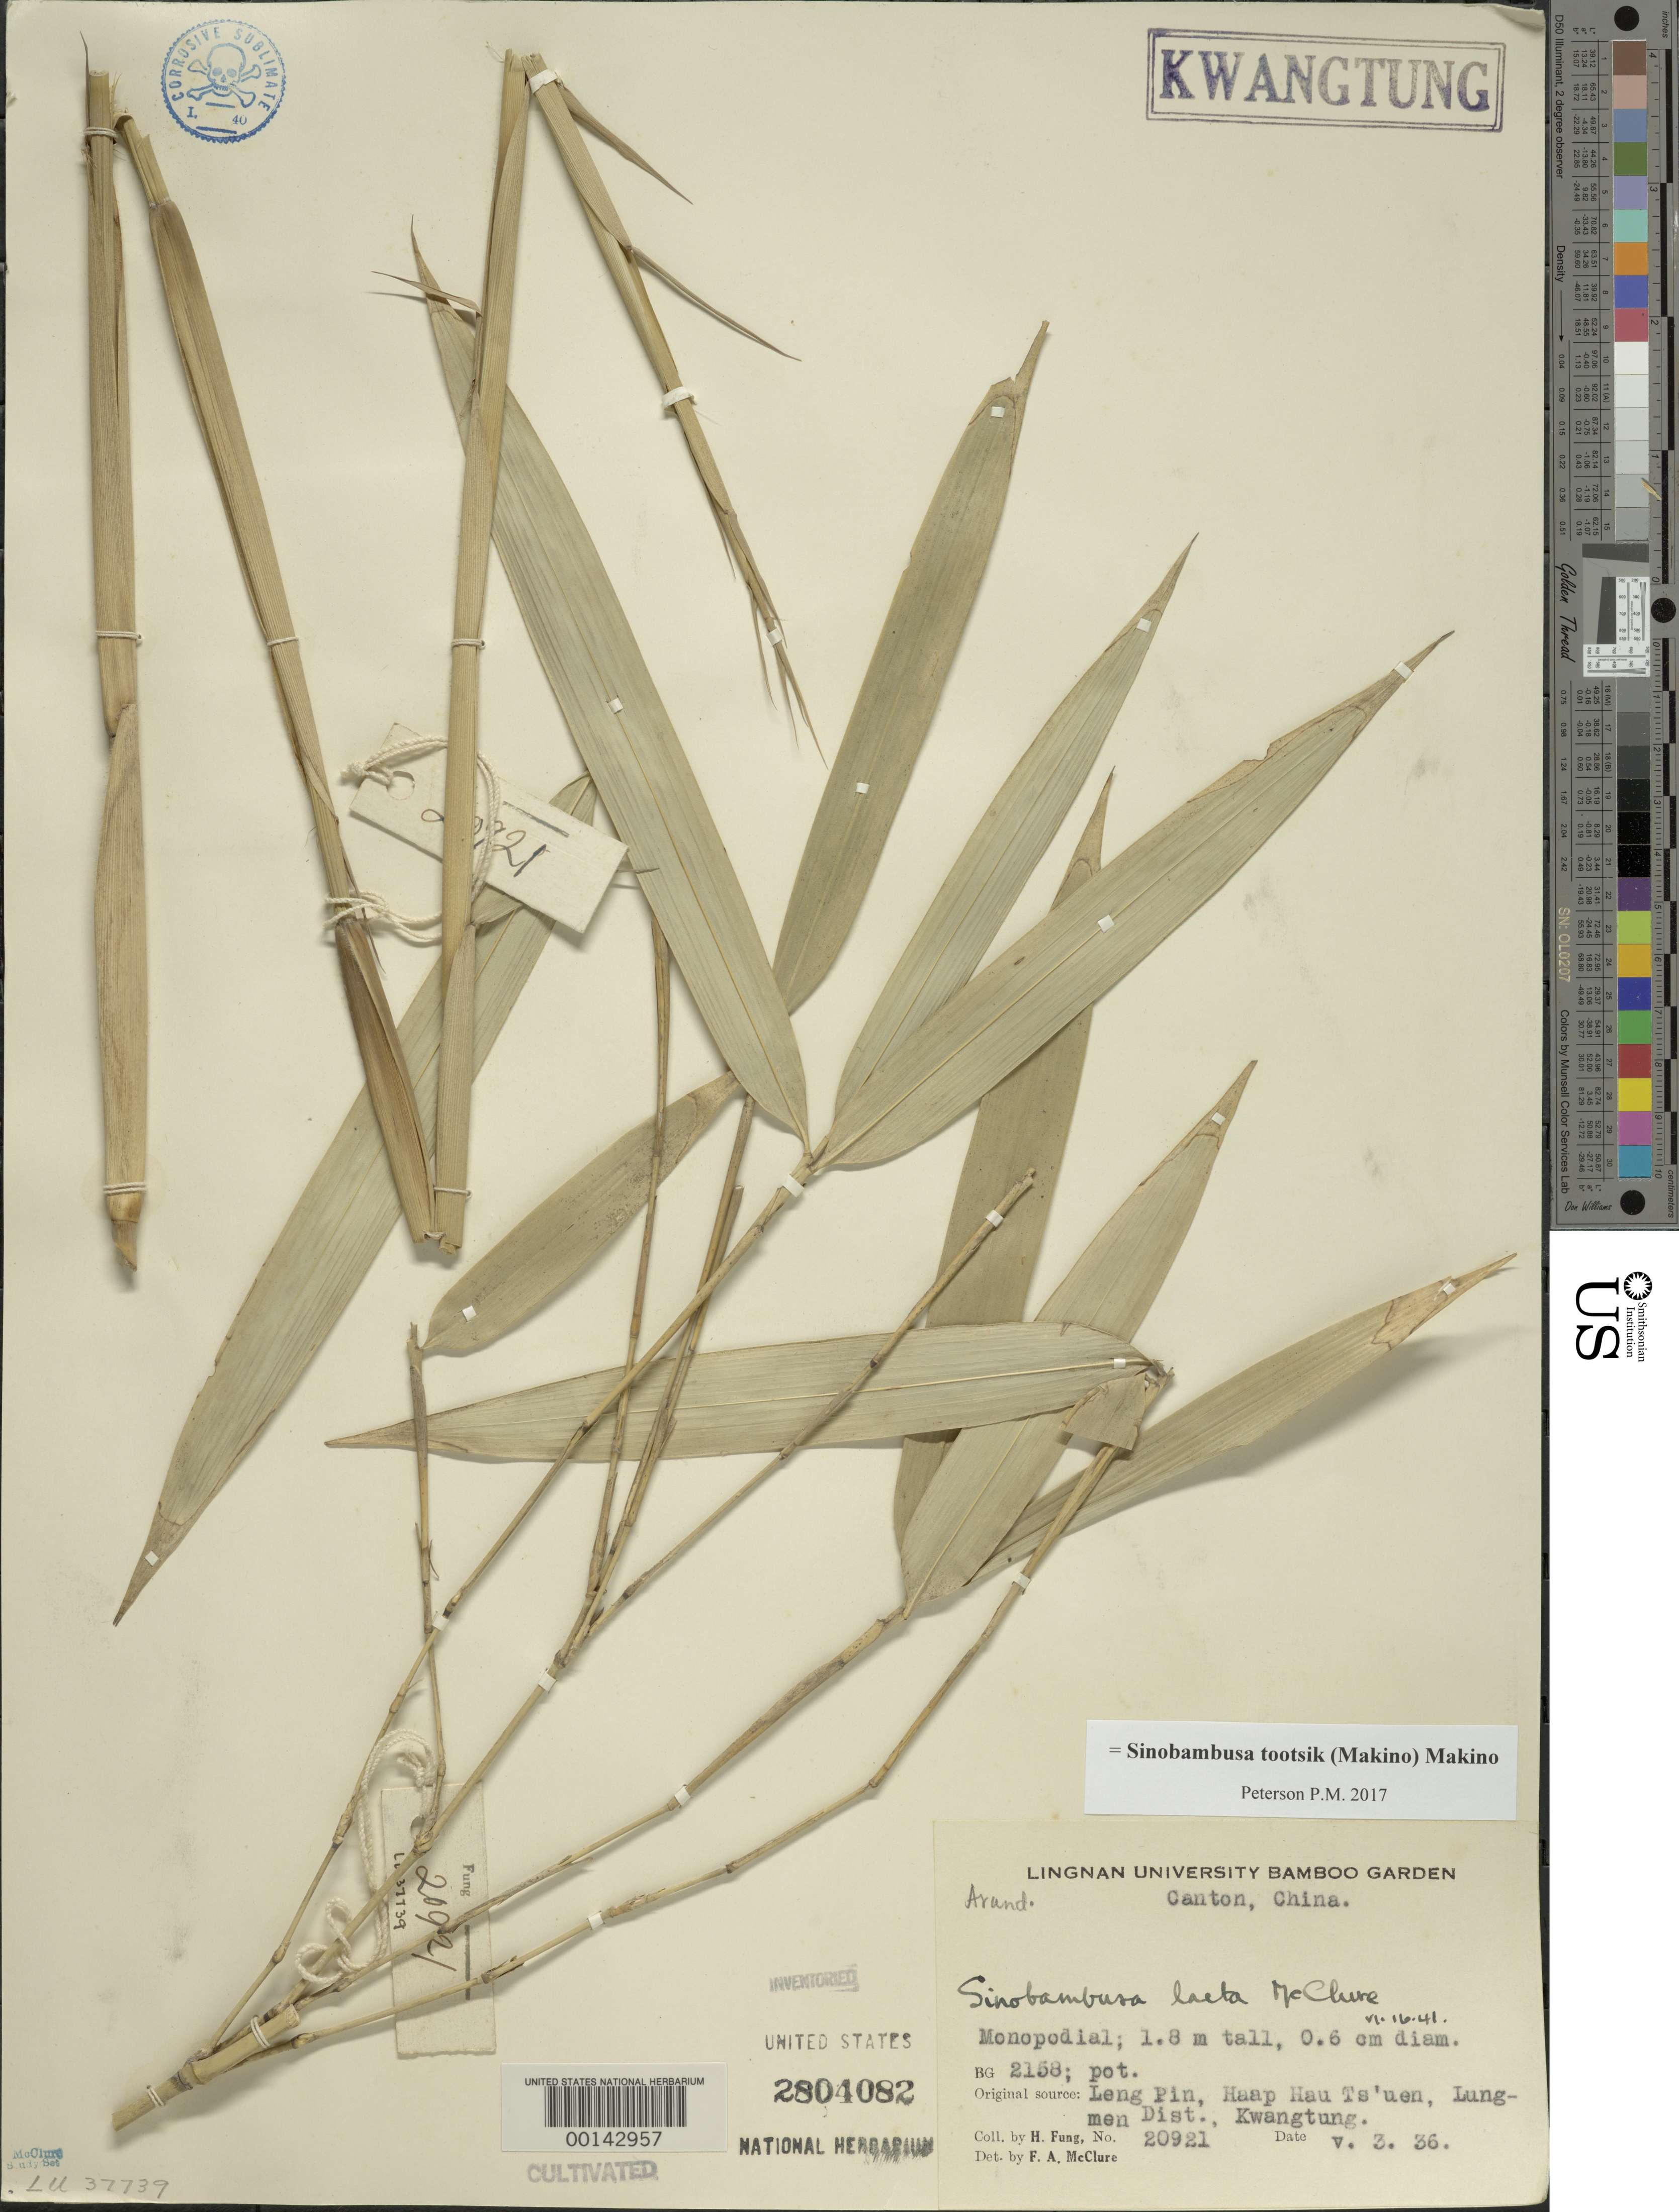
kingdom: Plantae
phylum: Tracheophyta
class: Liliopsida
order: Poales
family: Poaceae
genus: Sinobambusa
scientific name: Sinobambusa tootsik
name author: Makino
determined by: Poaceae Reorganization Project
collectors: H. L. Fung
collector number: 20921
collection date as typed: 03 May 1936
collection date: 1936-05-03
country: China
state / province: Guangdong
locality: Lingnan University Bamboo Garden, originally from Heung Lo Keuk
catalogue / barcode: US 2804082